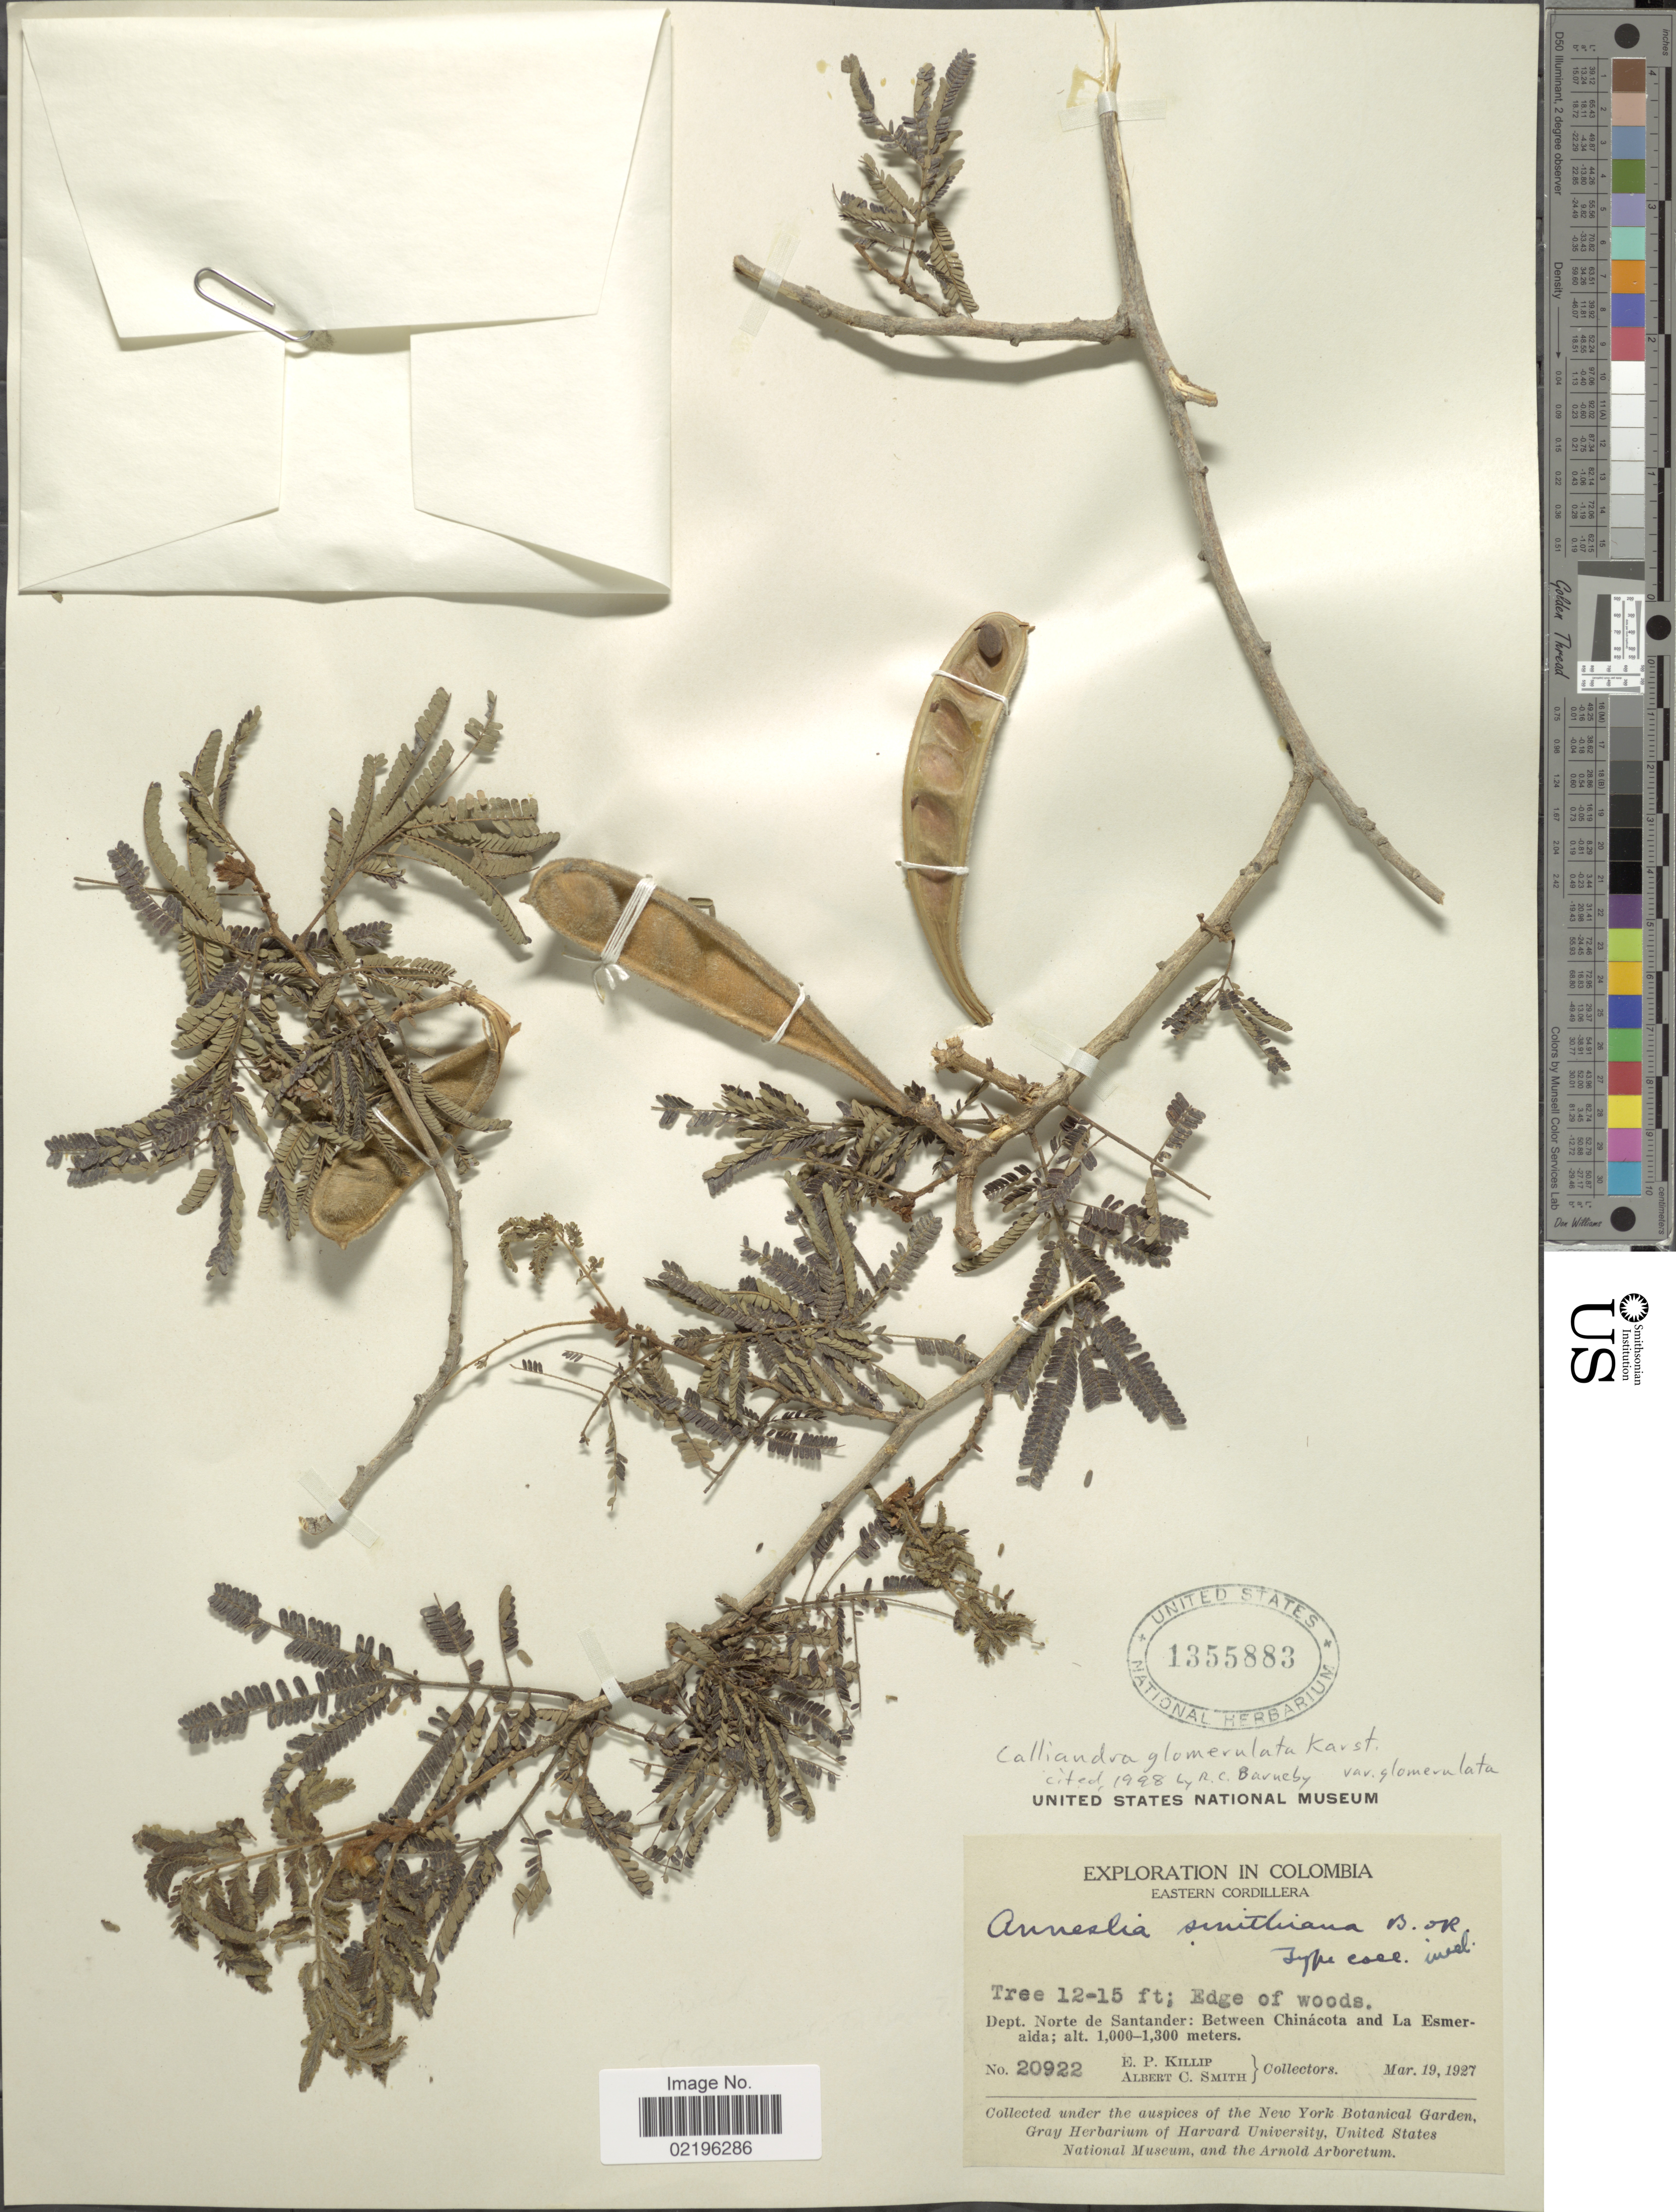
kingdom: Plantae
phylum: Tracheophyta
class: Magnoliopsida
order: Fabales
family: Fabaceae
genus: Calliandra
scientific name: Calliandra glomerulata var. glomerulata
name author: H. Karst.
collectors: E. P. Killip & A. C. Smith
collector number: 20922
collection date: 1927-03-19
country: Colombia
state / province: Norte de Santander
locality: Eastern Cordillera. Dept. Norte de Santander: Between Chinacota and La Esmeralda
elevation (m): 1000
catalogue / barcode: US 1355883